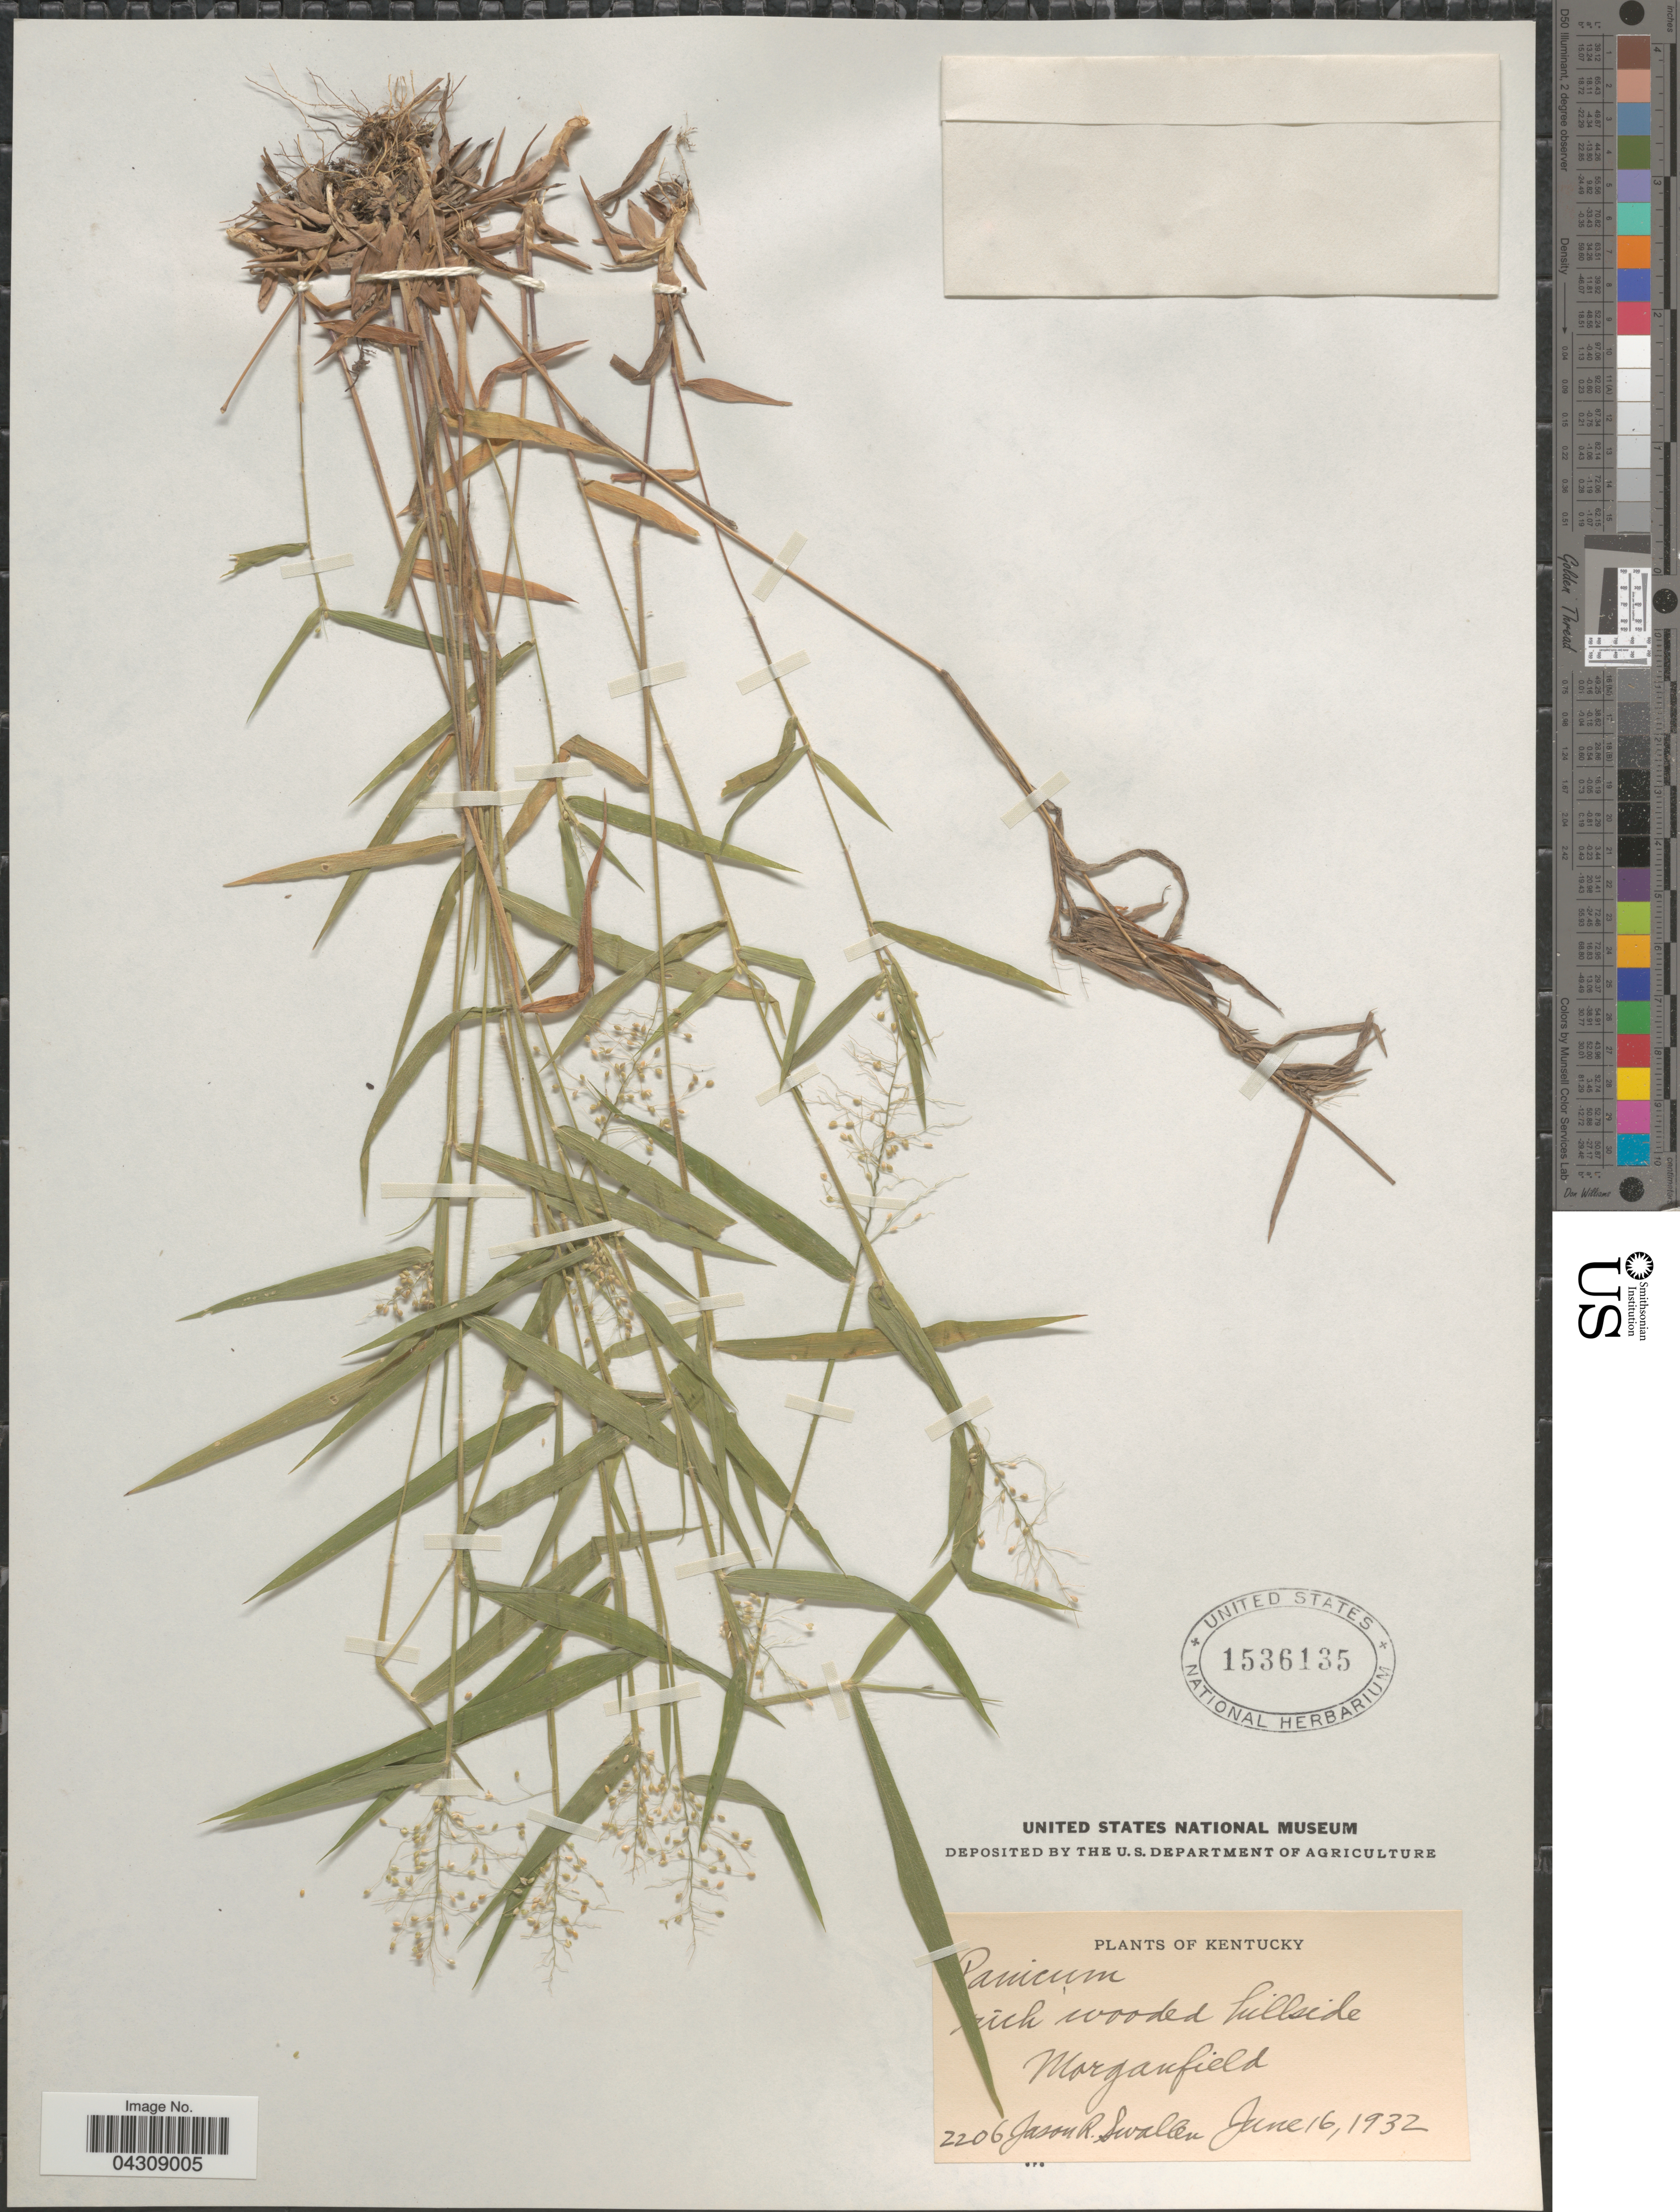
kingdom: Plantae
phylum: Tracheophyta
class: Liliopsida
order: Poales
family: Poaceae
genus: Dichanthelium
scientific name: Dichanthelium acuminatum var. acuminatum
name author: (Sw.) Gould & C.A. Clark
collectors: J. R. Swallen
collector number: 2206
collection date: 1932-06-16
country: United States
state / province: Kentucky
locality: Morganfield.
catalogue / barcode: US 1536135